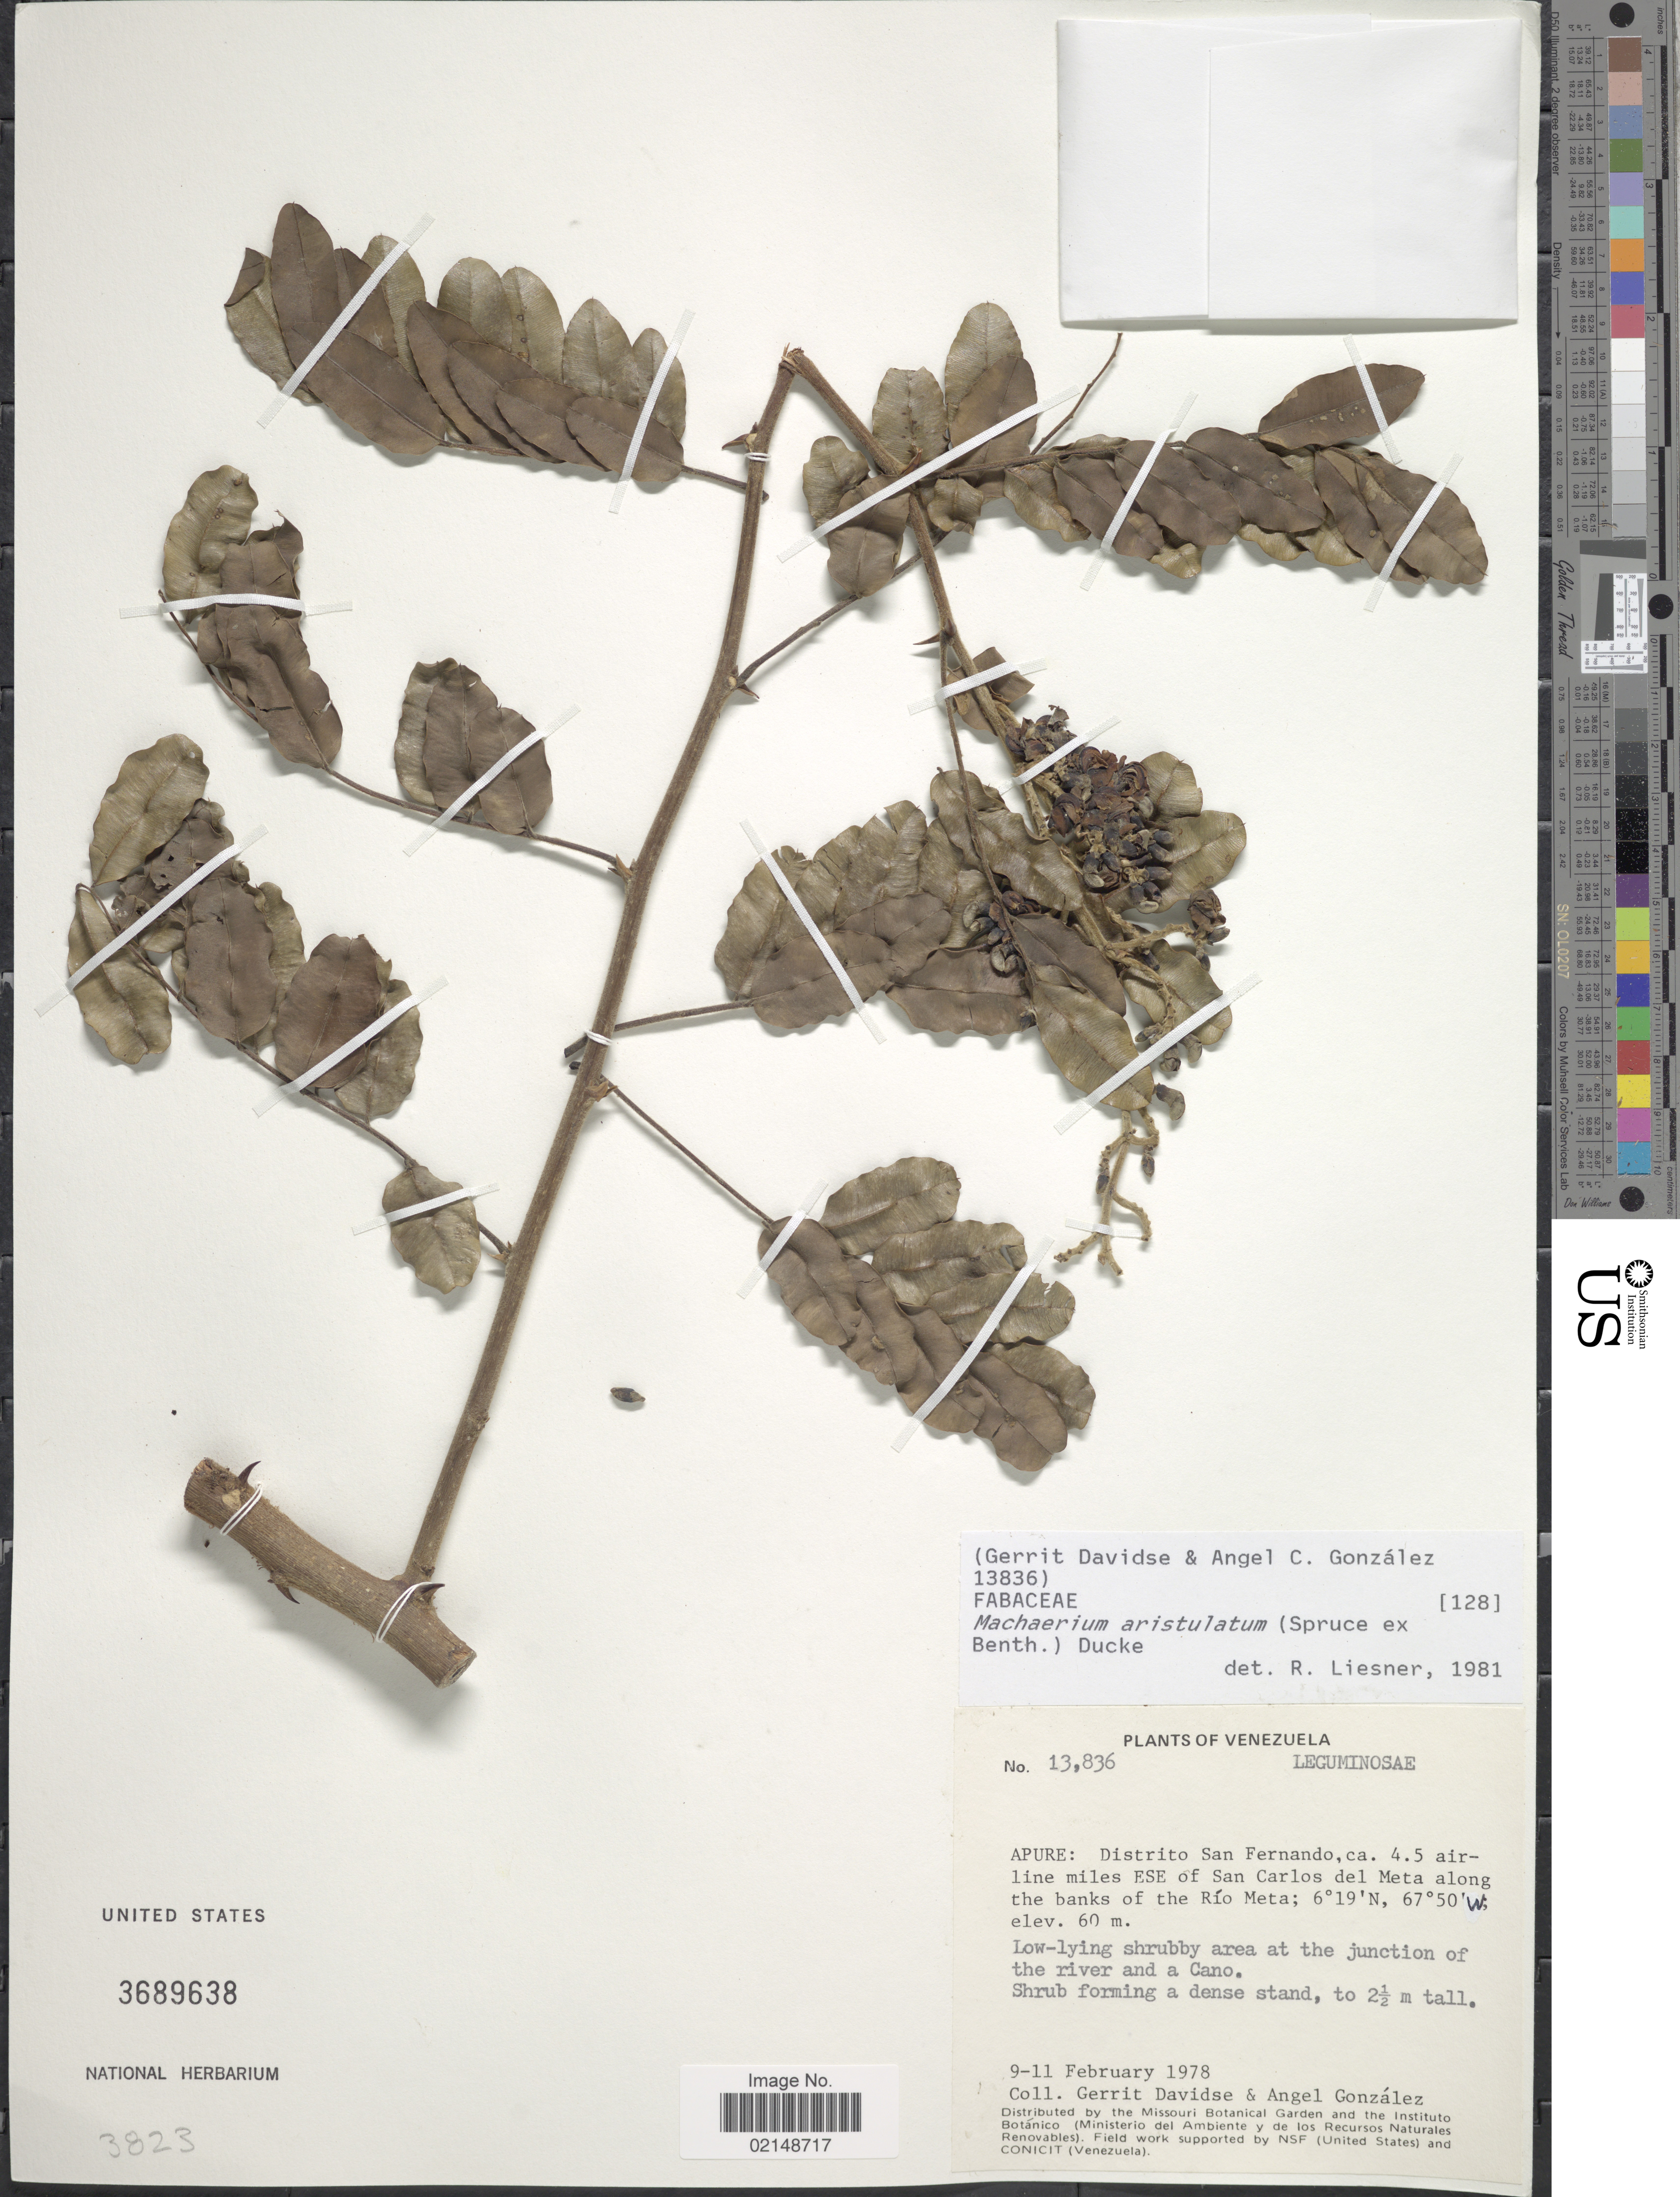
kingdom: Plantae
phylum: Tracheophyta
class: Magnoliopsida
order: Fabales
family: Fabaceae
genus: Machaerium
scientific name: Machaerium aristulatum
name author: (Spruce ex Benth.) Duckee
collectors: G. Davidse & A. C. González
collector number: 13836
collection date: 1978-02-09/1978-02-11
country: Venezuela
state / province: Apure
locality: Distrito San Fernando, ca 4.5 airline miles ESE of San Carlos del Meta along the banks of the Rio Meta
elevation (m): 60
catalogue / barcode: US 3689638